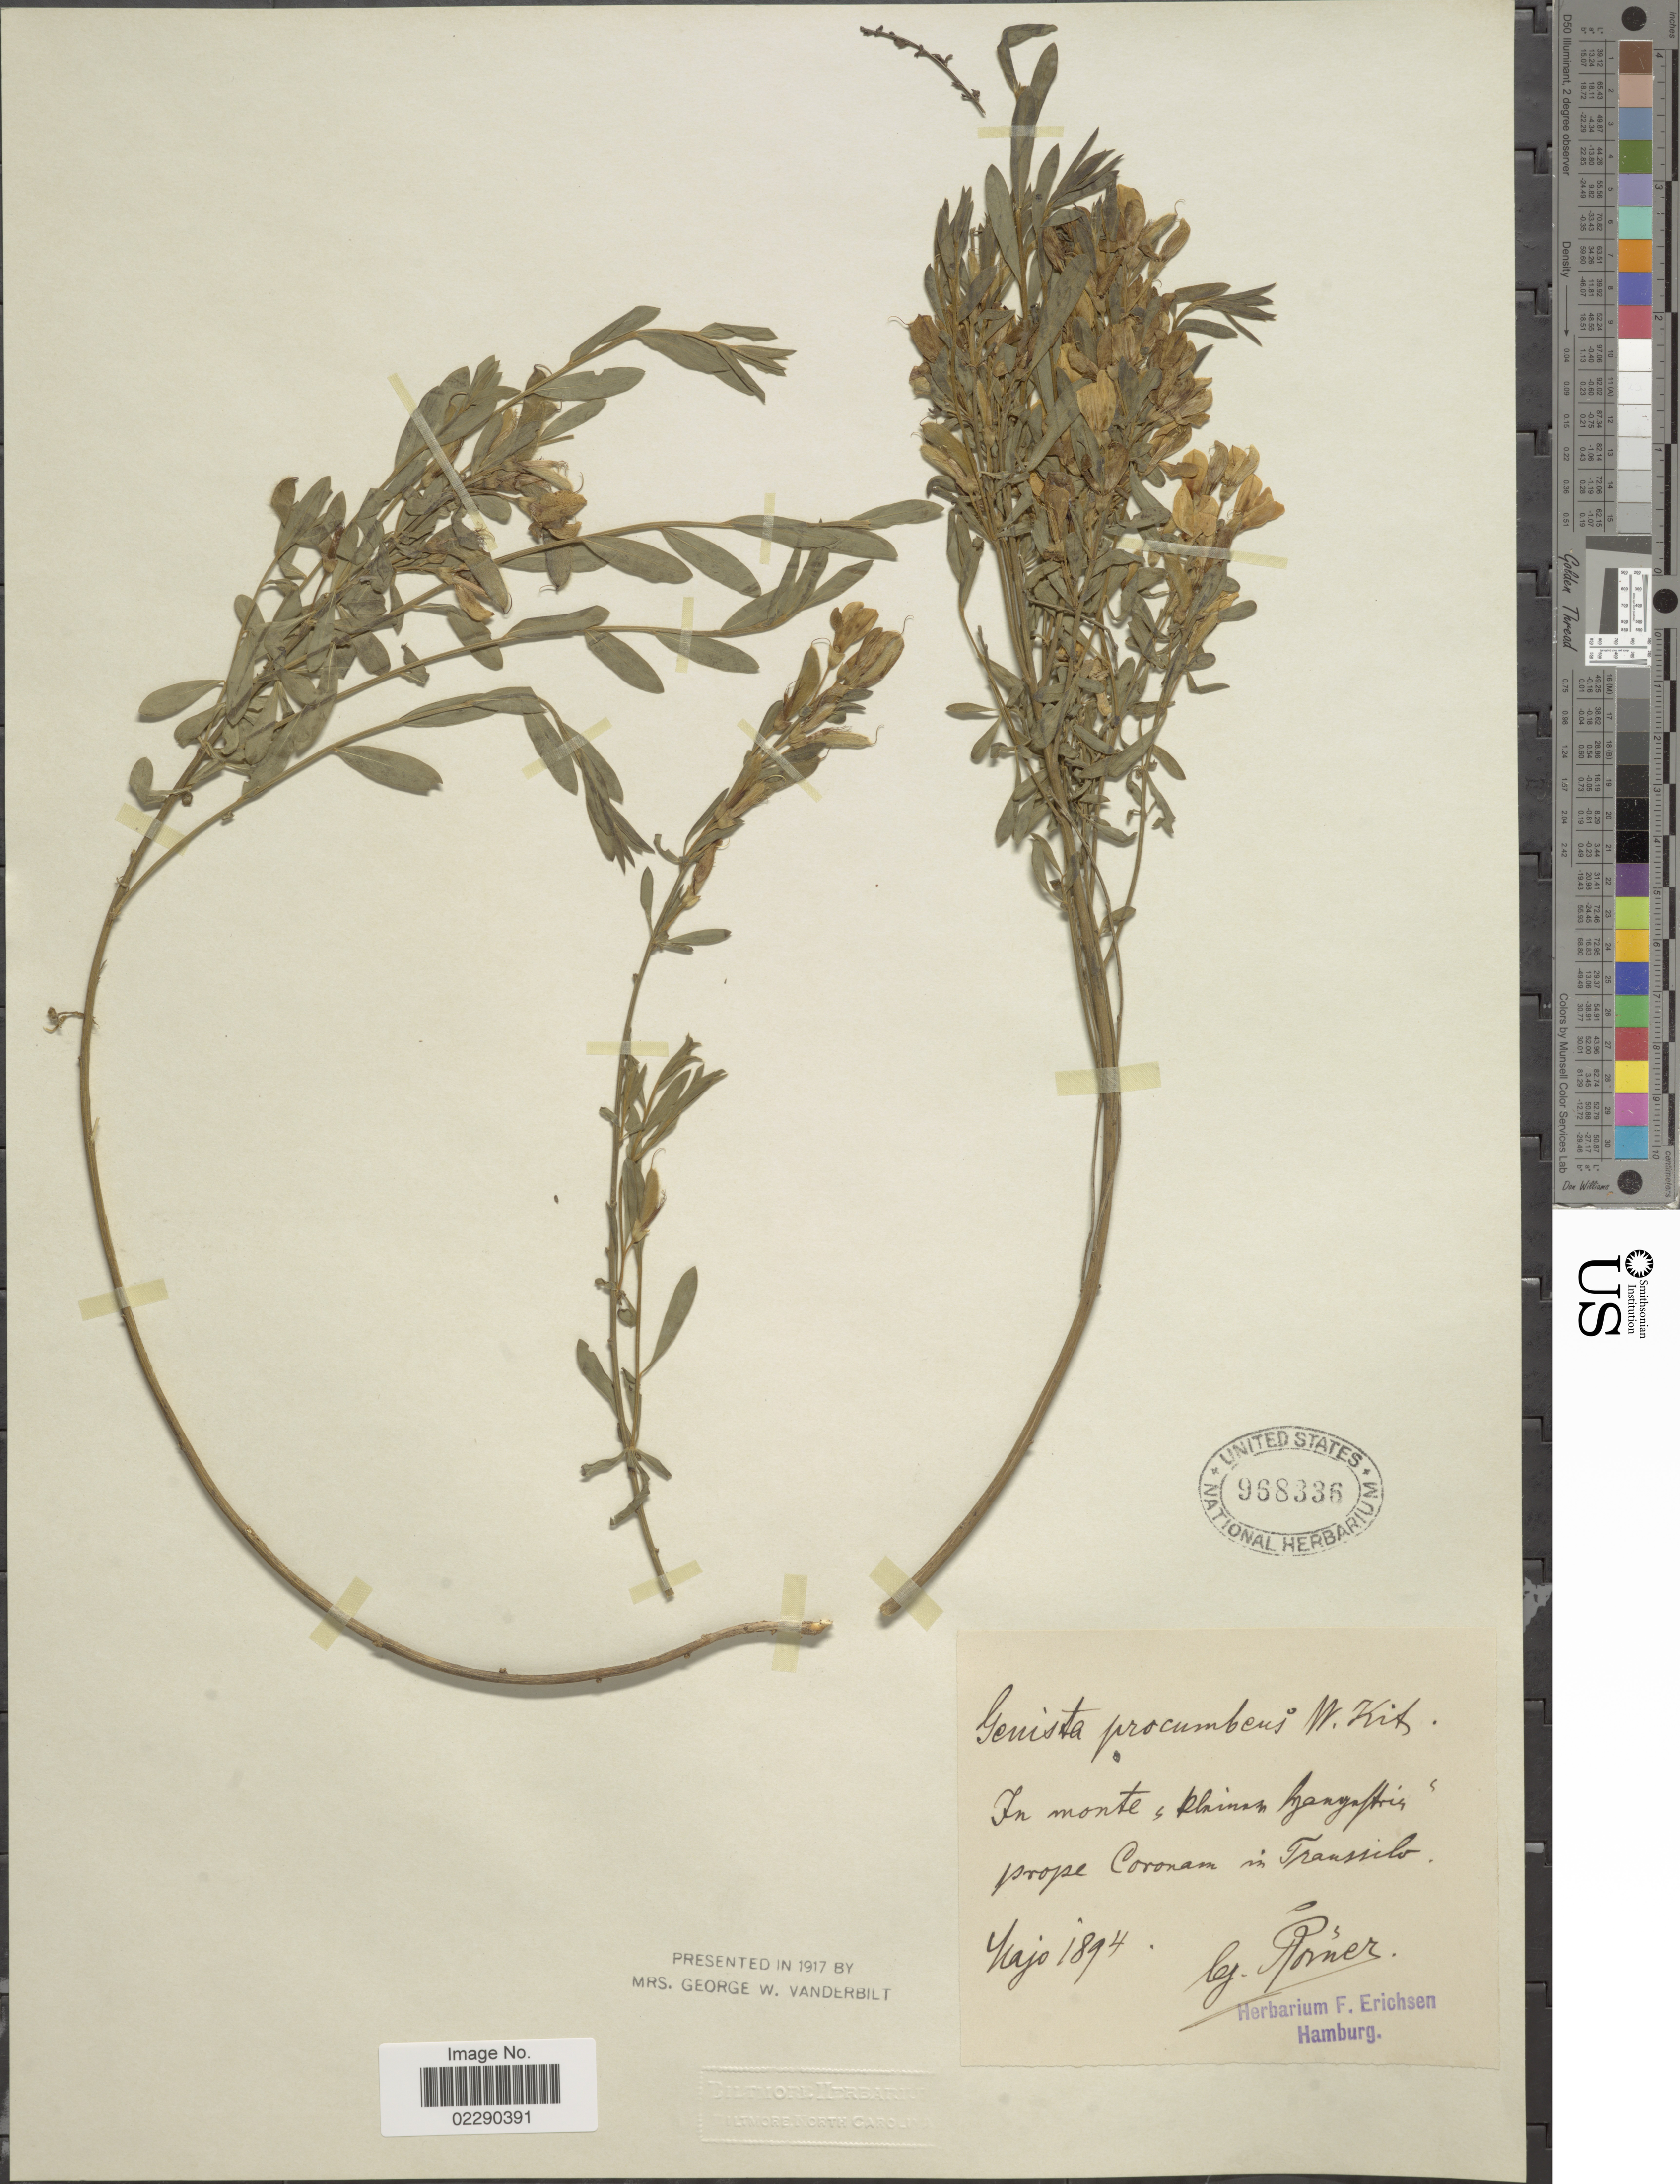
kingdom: Plantae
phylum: Tracheophyta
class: Magnoliopsida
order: Fabales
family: Fabaceae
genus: Cytisus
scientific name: Cytisus procumbens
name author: (Waldst. & Kit. ex Willd.) Spreng.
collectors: -. Romer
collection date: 1894-05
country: Romania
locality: Monte Rhainan Manyaftria, prope Coronam in Fraussilo [interpreted]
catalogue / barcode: US 968336